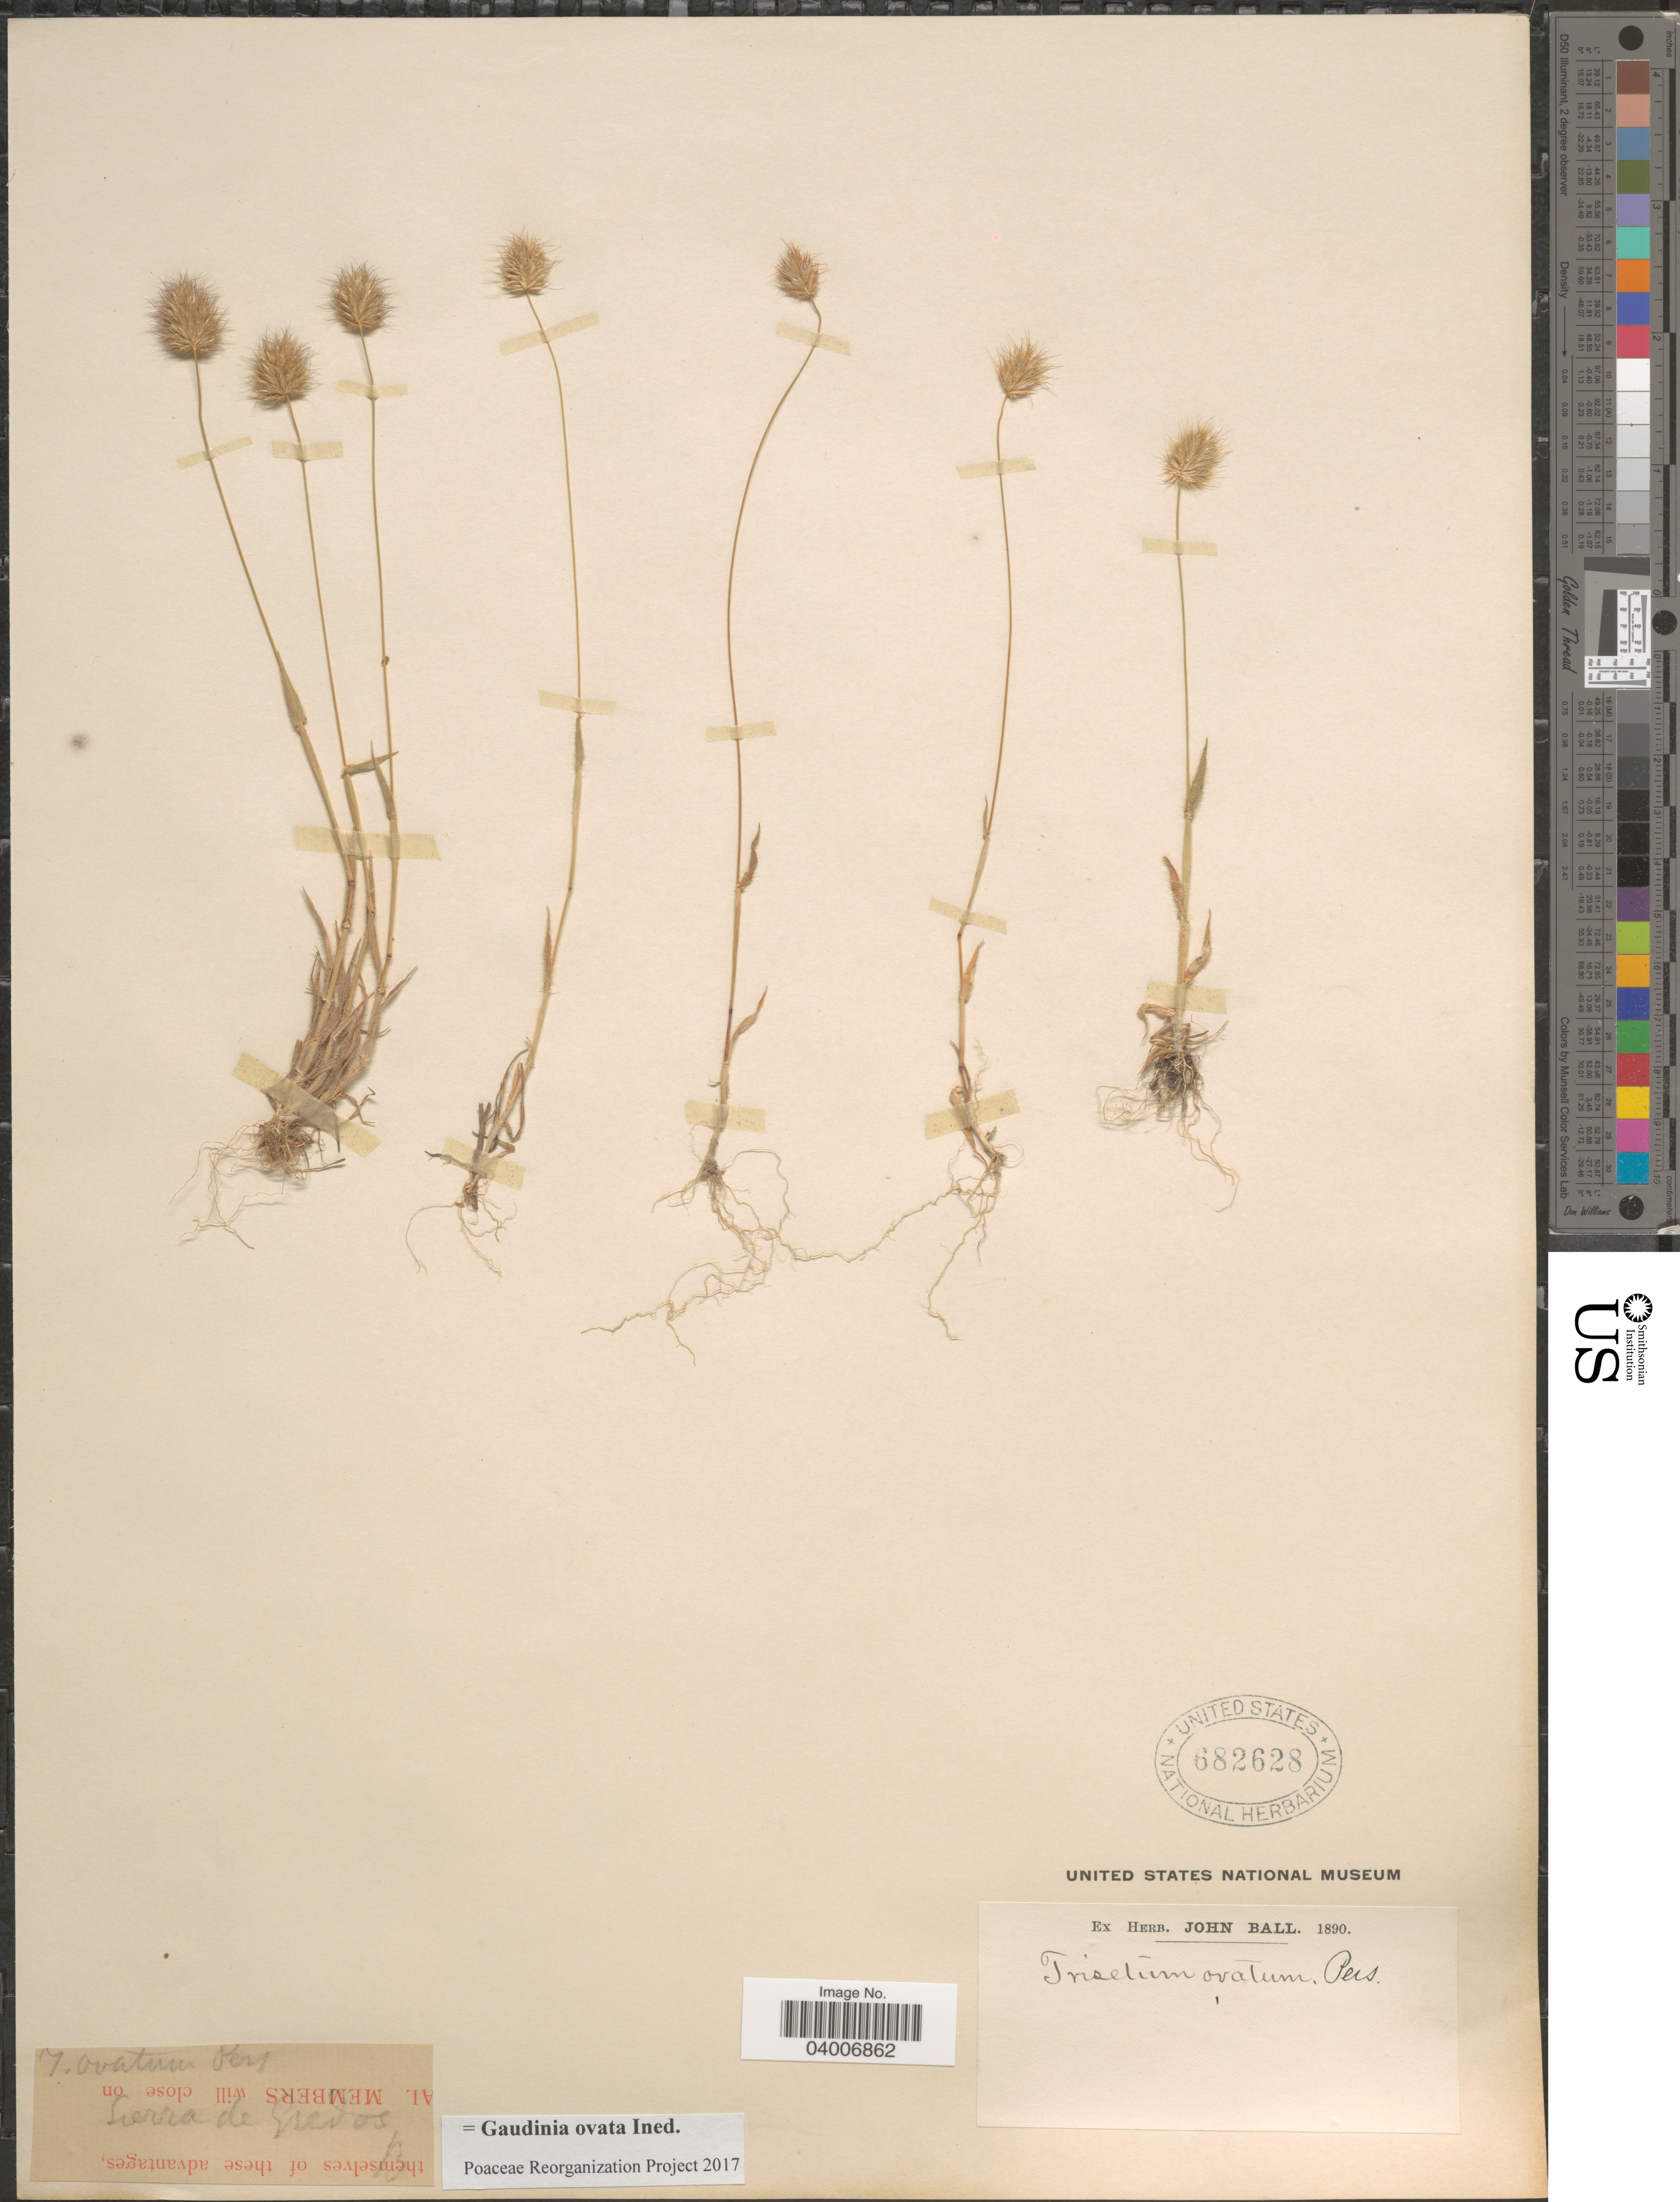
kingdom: Plantae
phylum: Tracheophyta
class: Liliopsida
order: Poales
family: Poaceae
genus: Gaudinia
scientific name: Gaudinia ovata ined.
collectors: ex herb. John Ball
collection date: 1890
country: Spain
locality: Sierra de Gredos.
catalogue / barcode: US 682628